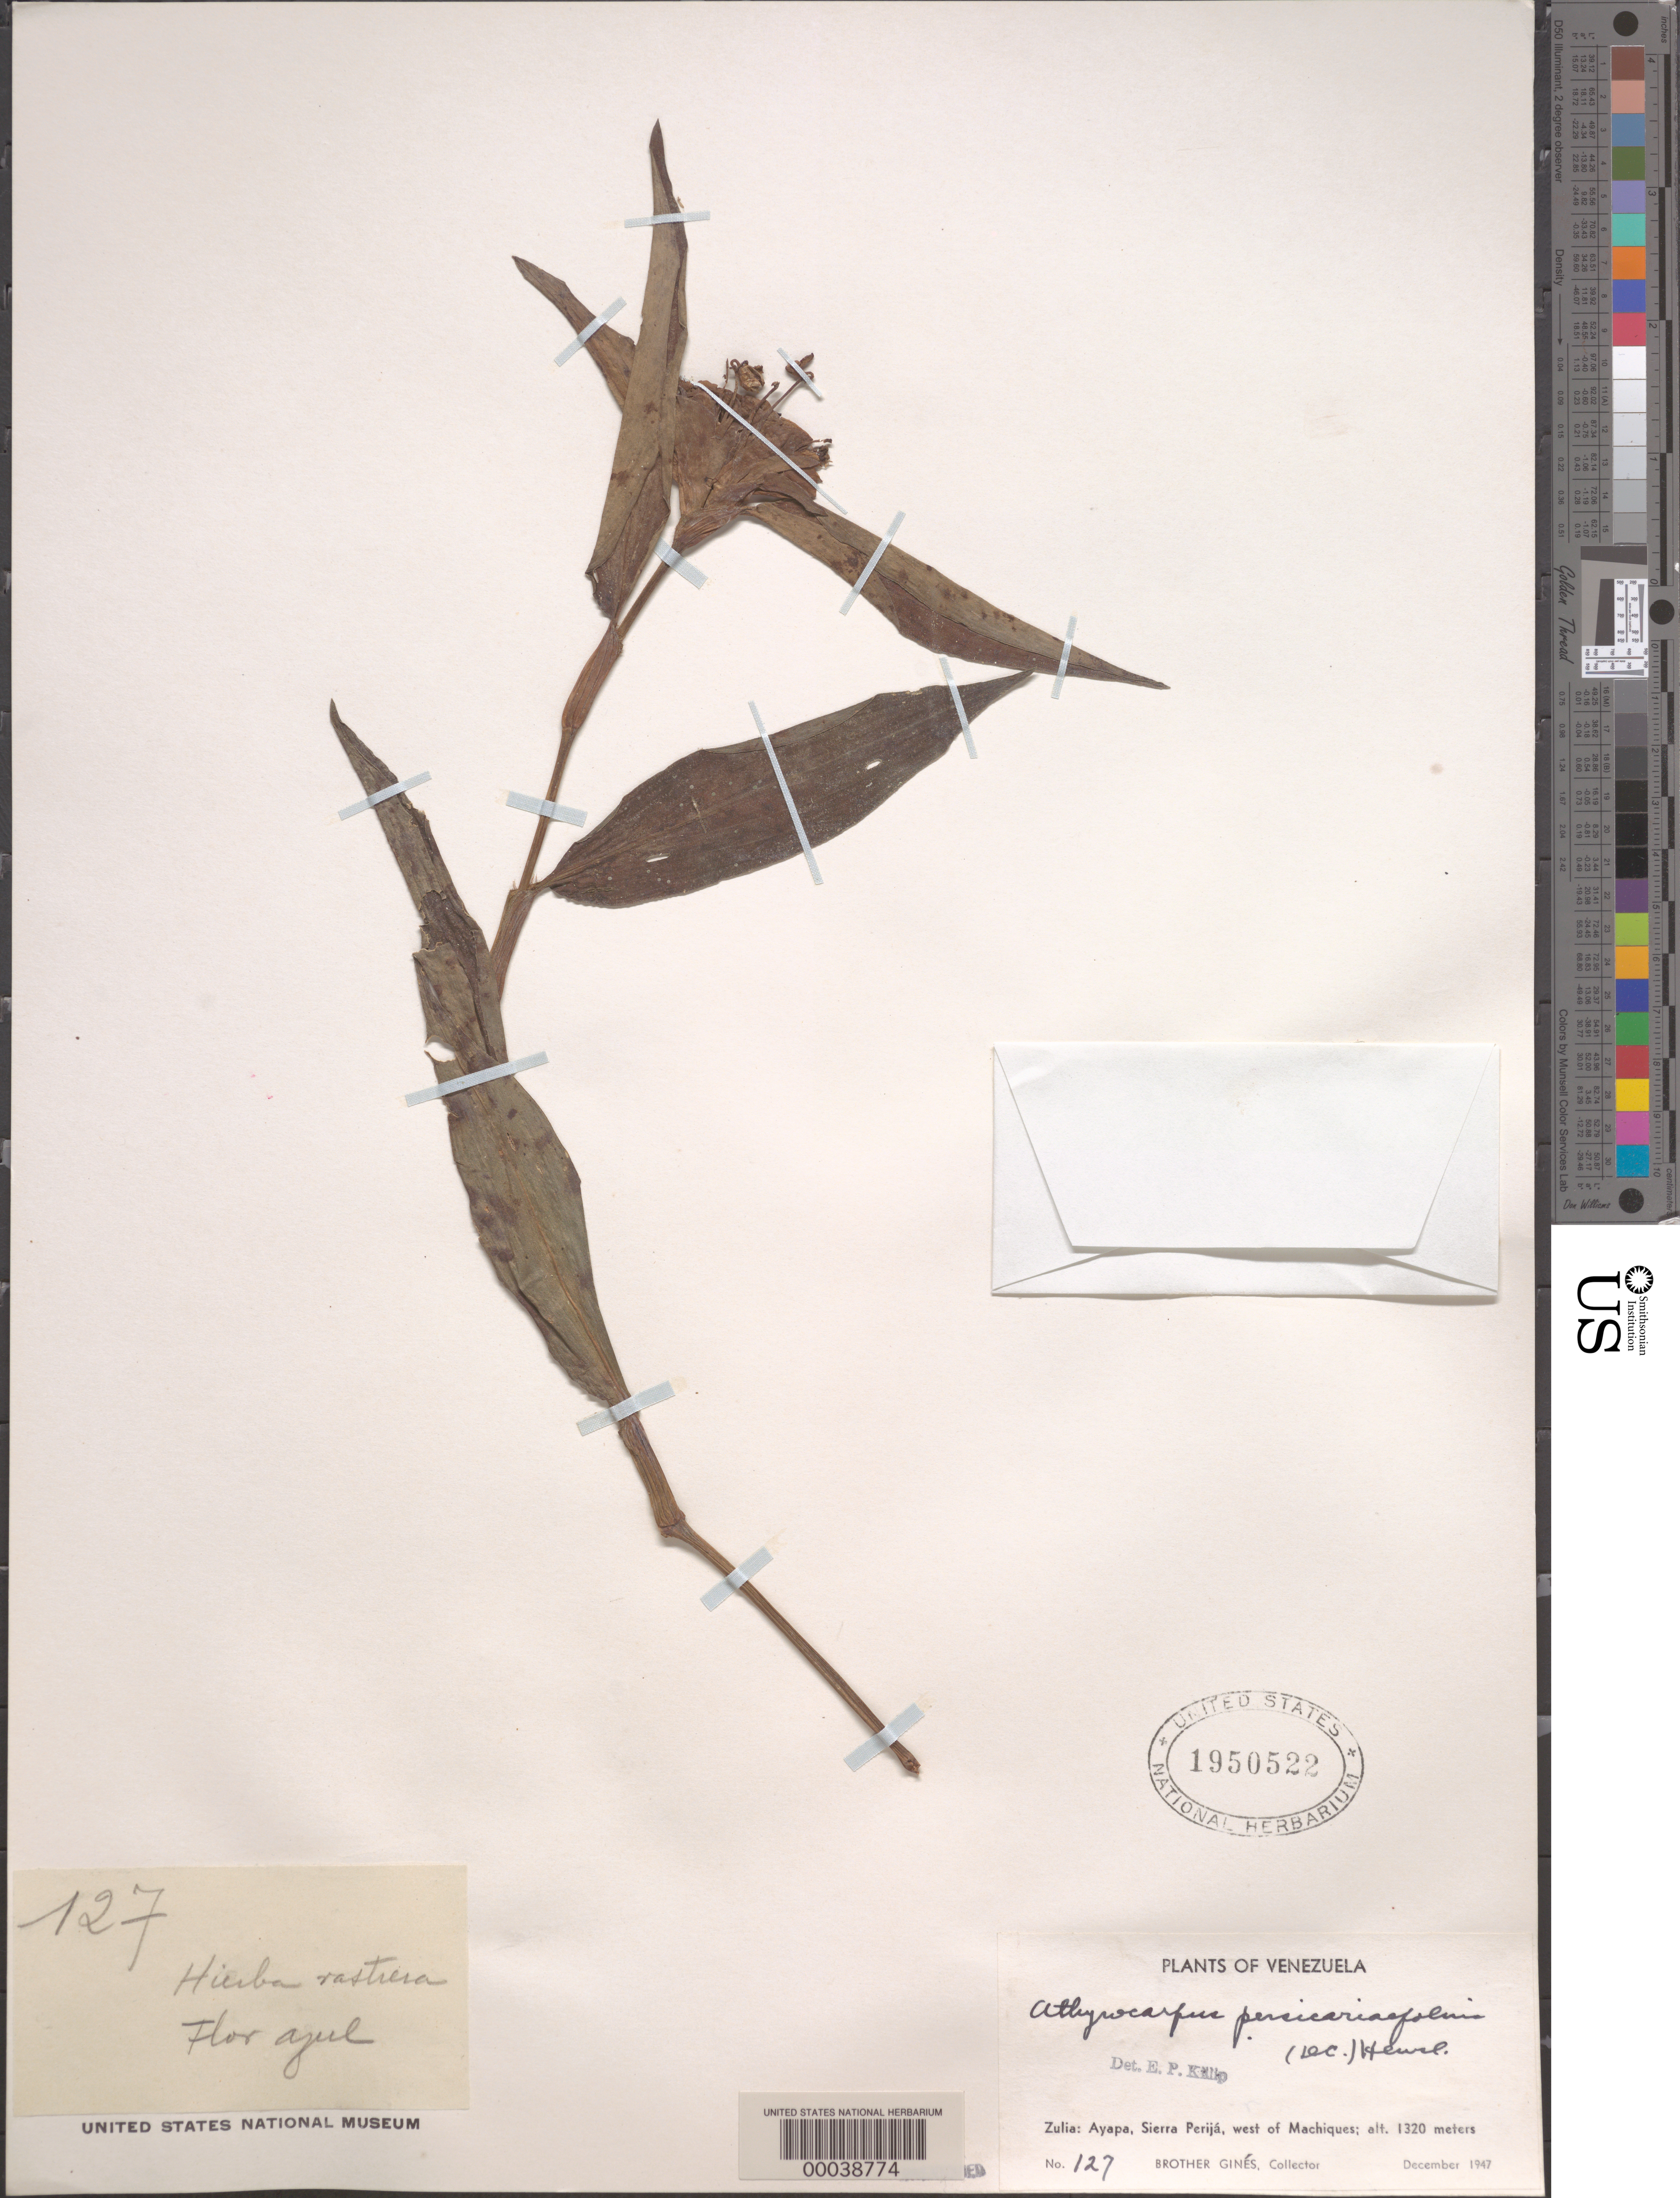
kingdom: Plantae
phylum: Tracheophyta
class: Liliopsida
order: Commelinales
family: Commelinaceae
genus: Commelina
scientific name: Commelina obliqua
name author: Vahl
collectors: Bro. Gines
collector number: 127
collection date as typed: Dec 1947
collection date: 1947-12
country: Venezuela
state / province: Zulia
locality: Sierra perija; w of machiques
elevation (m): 1320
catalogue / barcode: US 1950522